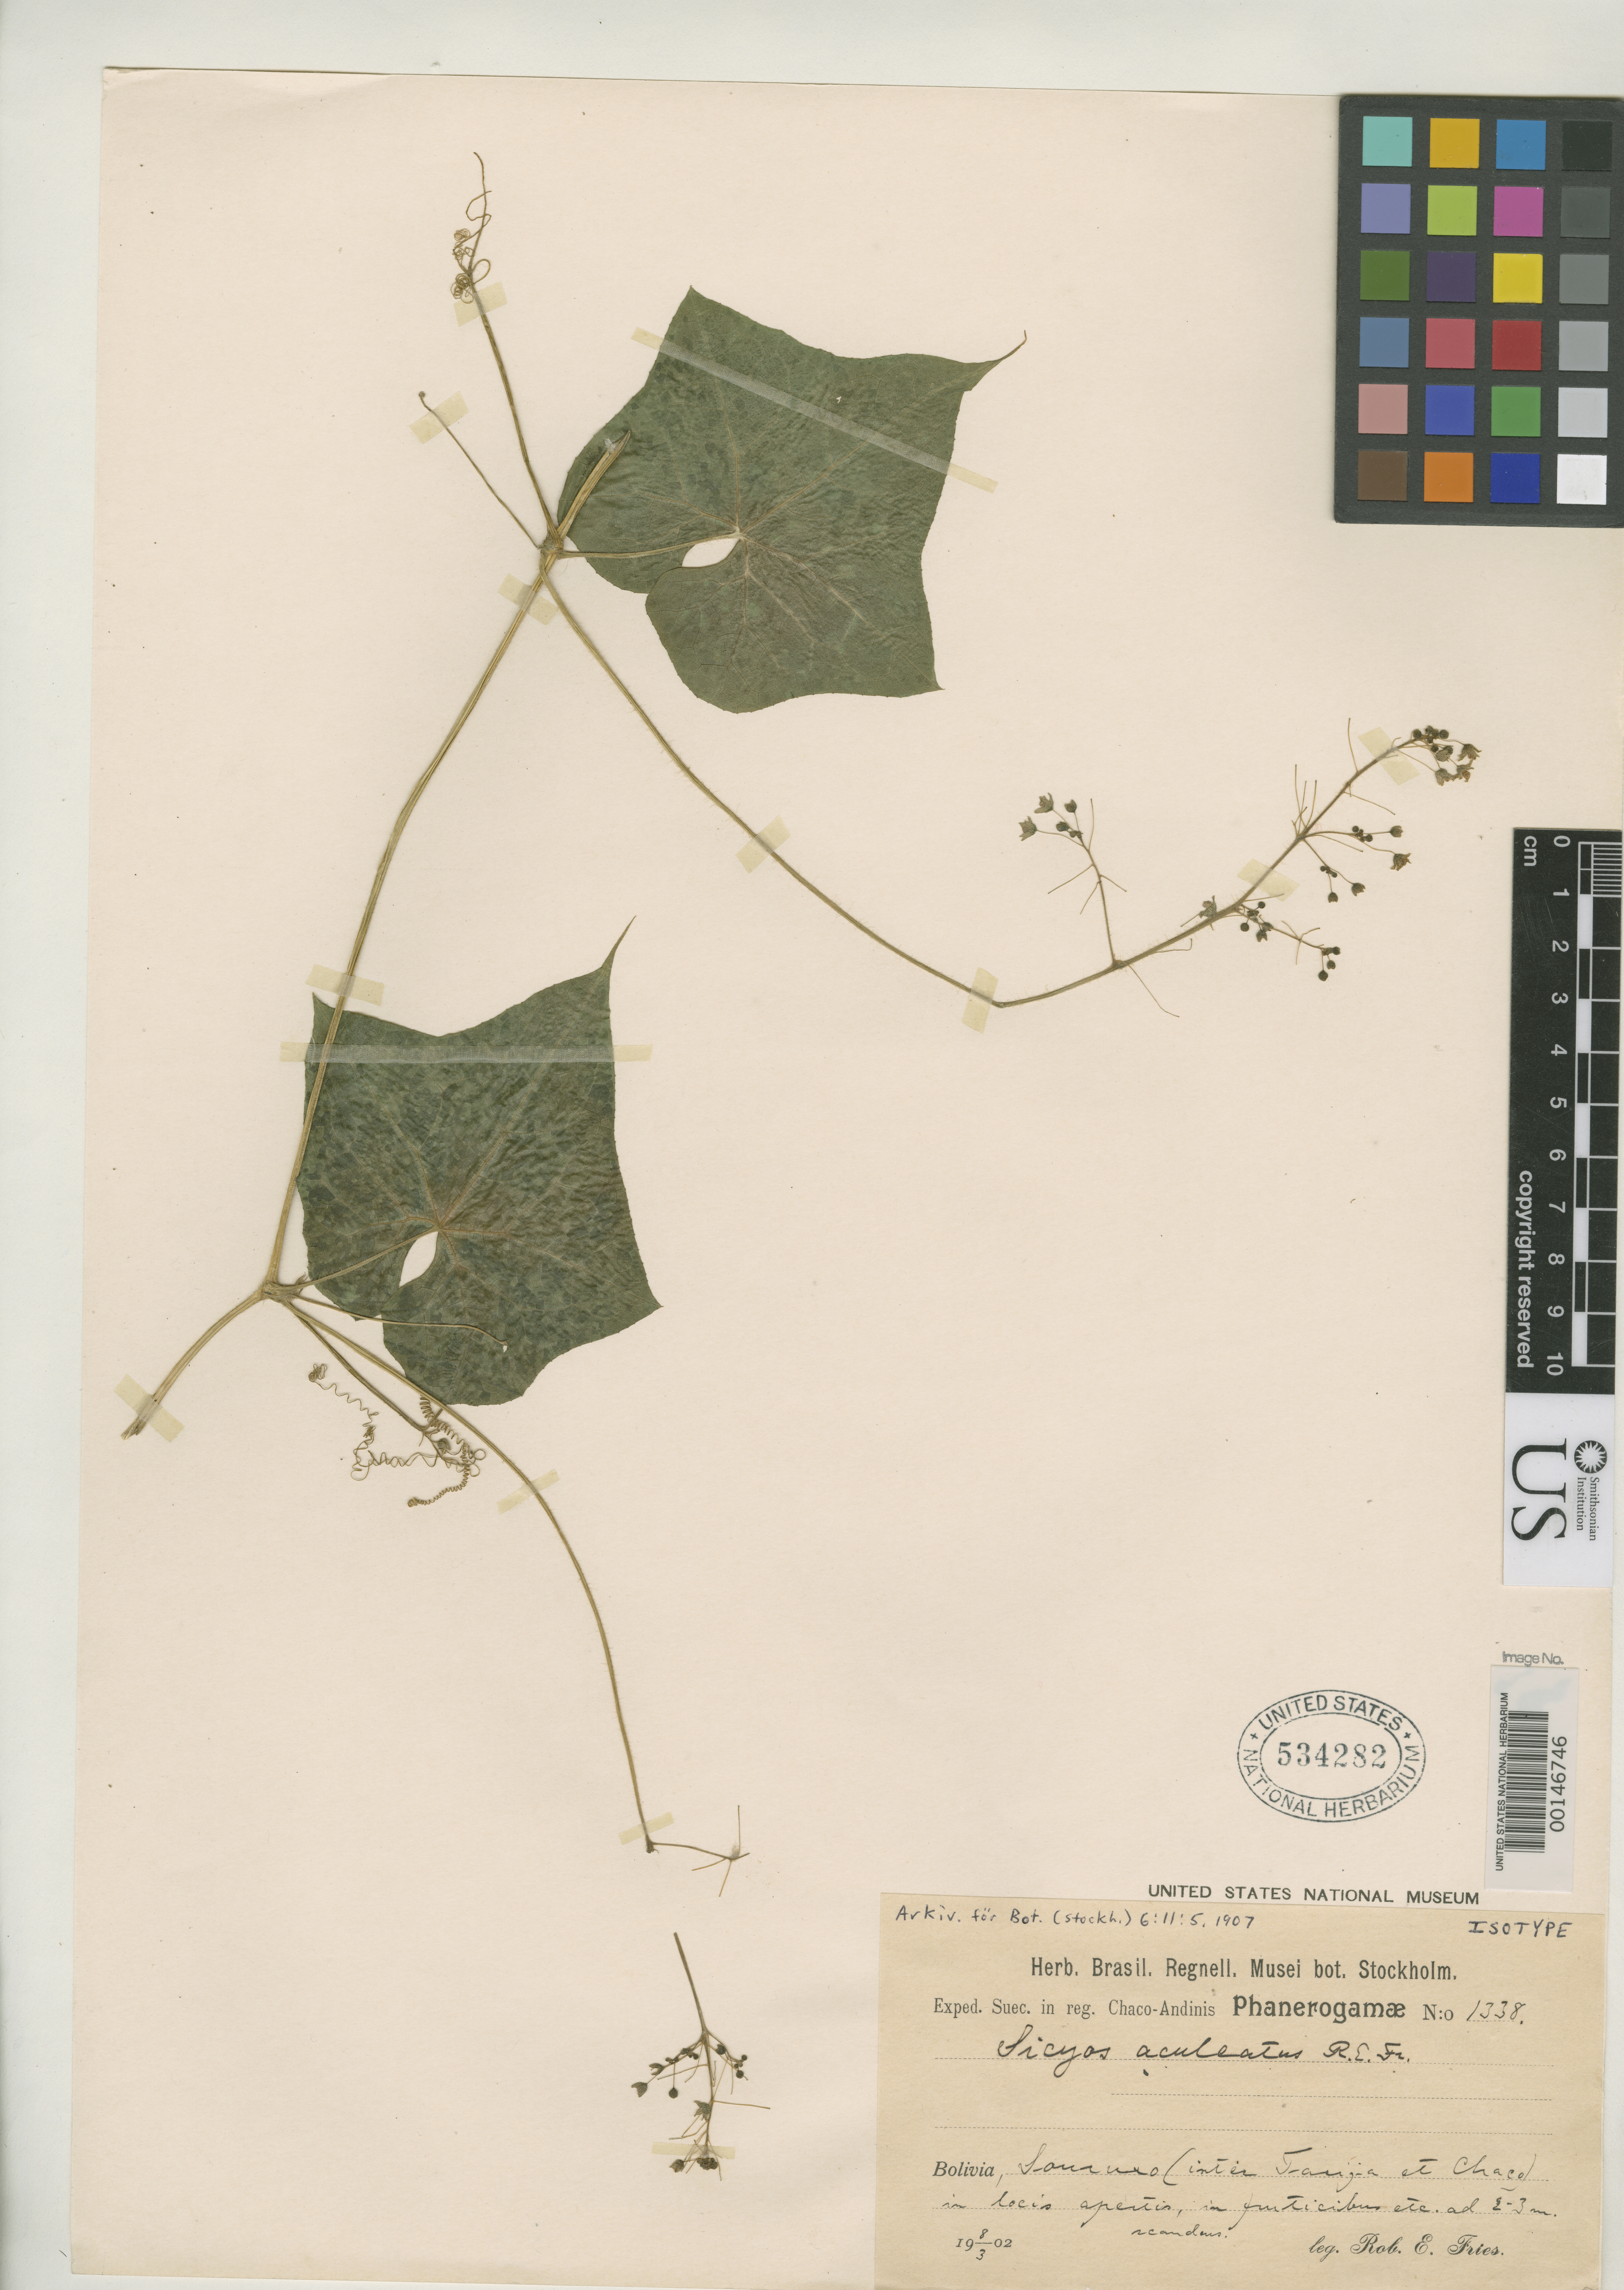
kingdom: Plantae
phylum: Tracheophyta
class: Magnoliopsida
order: Cucurbitales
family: Cucurbitaceae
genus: Sicyos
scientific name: Sicyos aculeatus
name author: R.E. Fr.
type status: Isotype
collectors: R. E. Fries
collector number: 1338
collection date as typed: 1902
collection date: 1902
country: Bolivia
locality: Mapiri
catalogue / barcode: US 534282